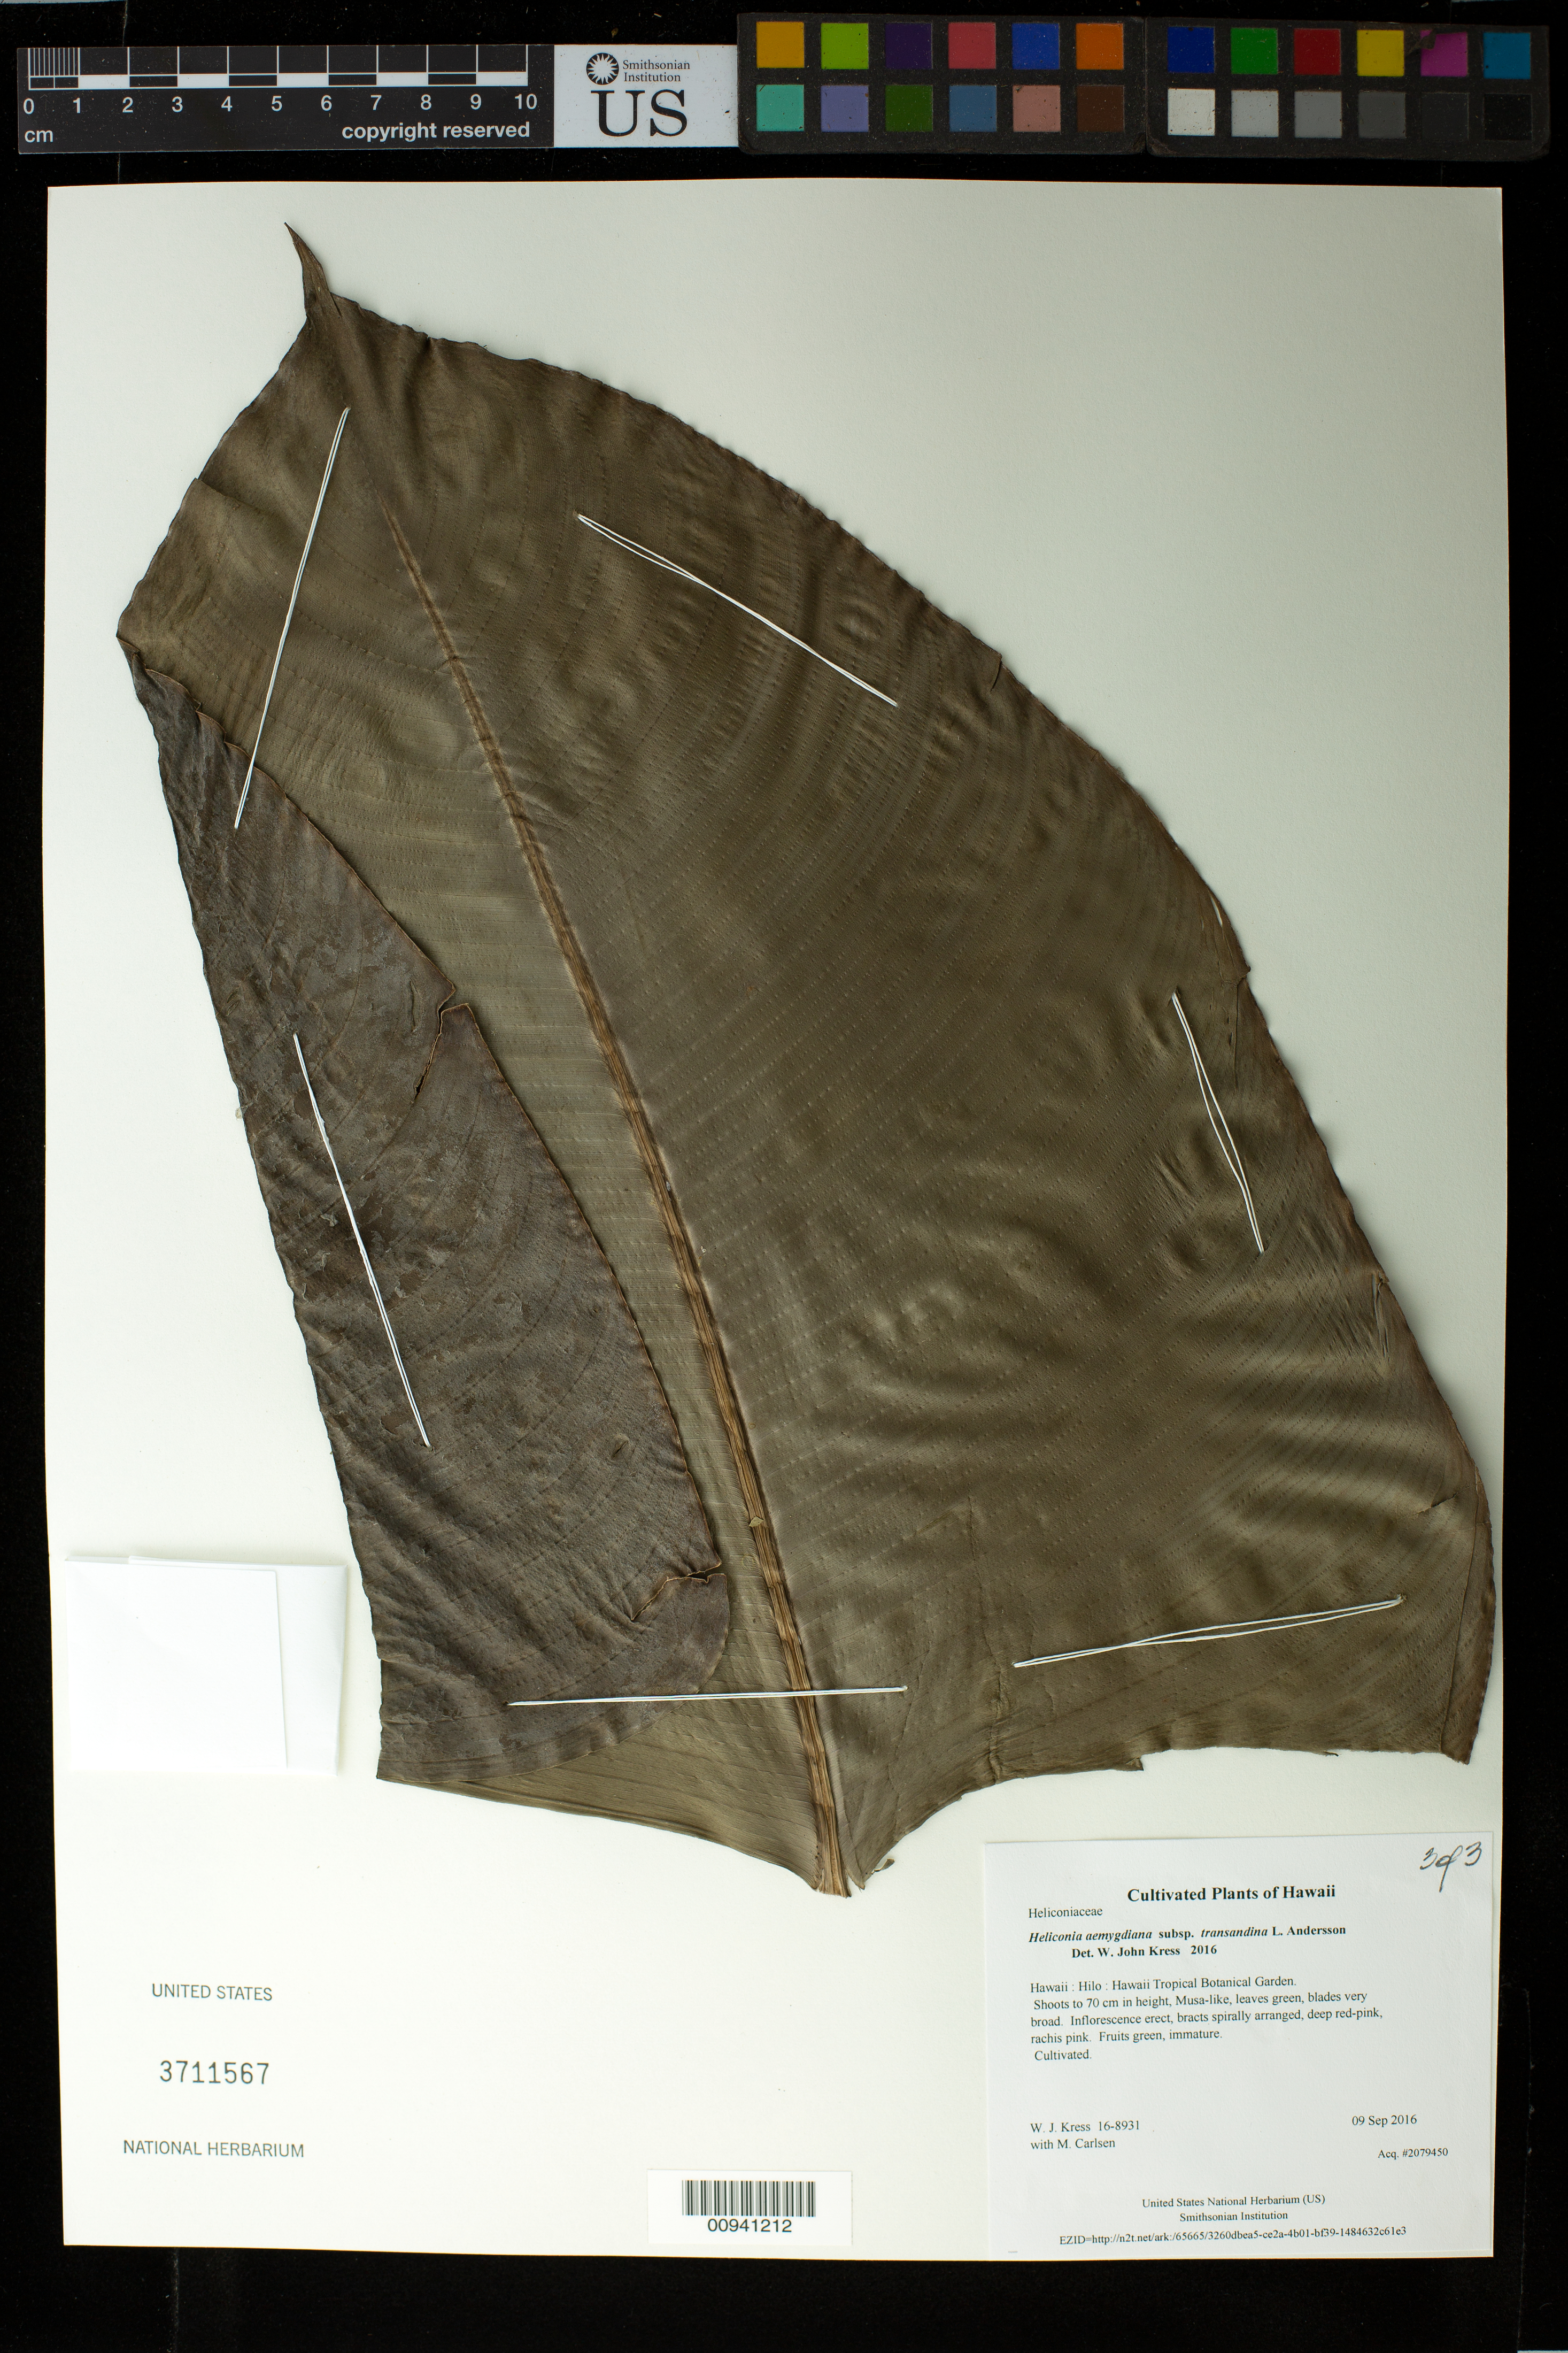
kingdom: Plantae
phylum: Tracheophyta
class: Liliopsida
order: Zingiberales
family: Heliconiaceae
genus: Heliconia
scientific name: Heliconia aemygdiana subsp. transandina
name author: L. Andersson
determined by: Kress, W. J., (US), Smithsonian Institution - National Museum of Natural History (UNITED STATES)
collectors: W. J. Kress & M. M. Carlsen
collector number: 16-8931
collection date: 2016-09-09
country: United States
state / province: Hawaii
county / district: Hawaii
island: Hawaii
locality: Hawaii Tropical Botanical Garden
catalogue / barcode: US 3711567